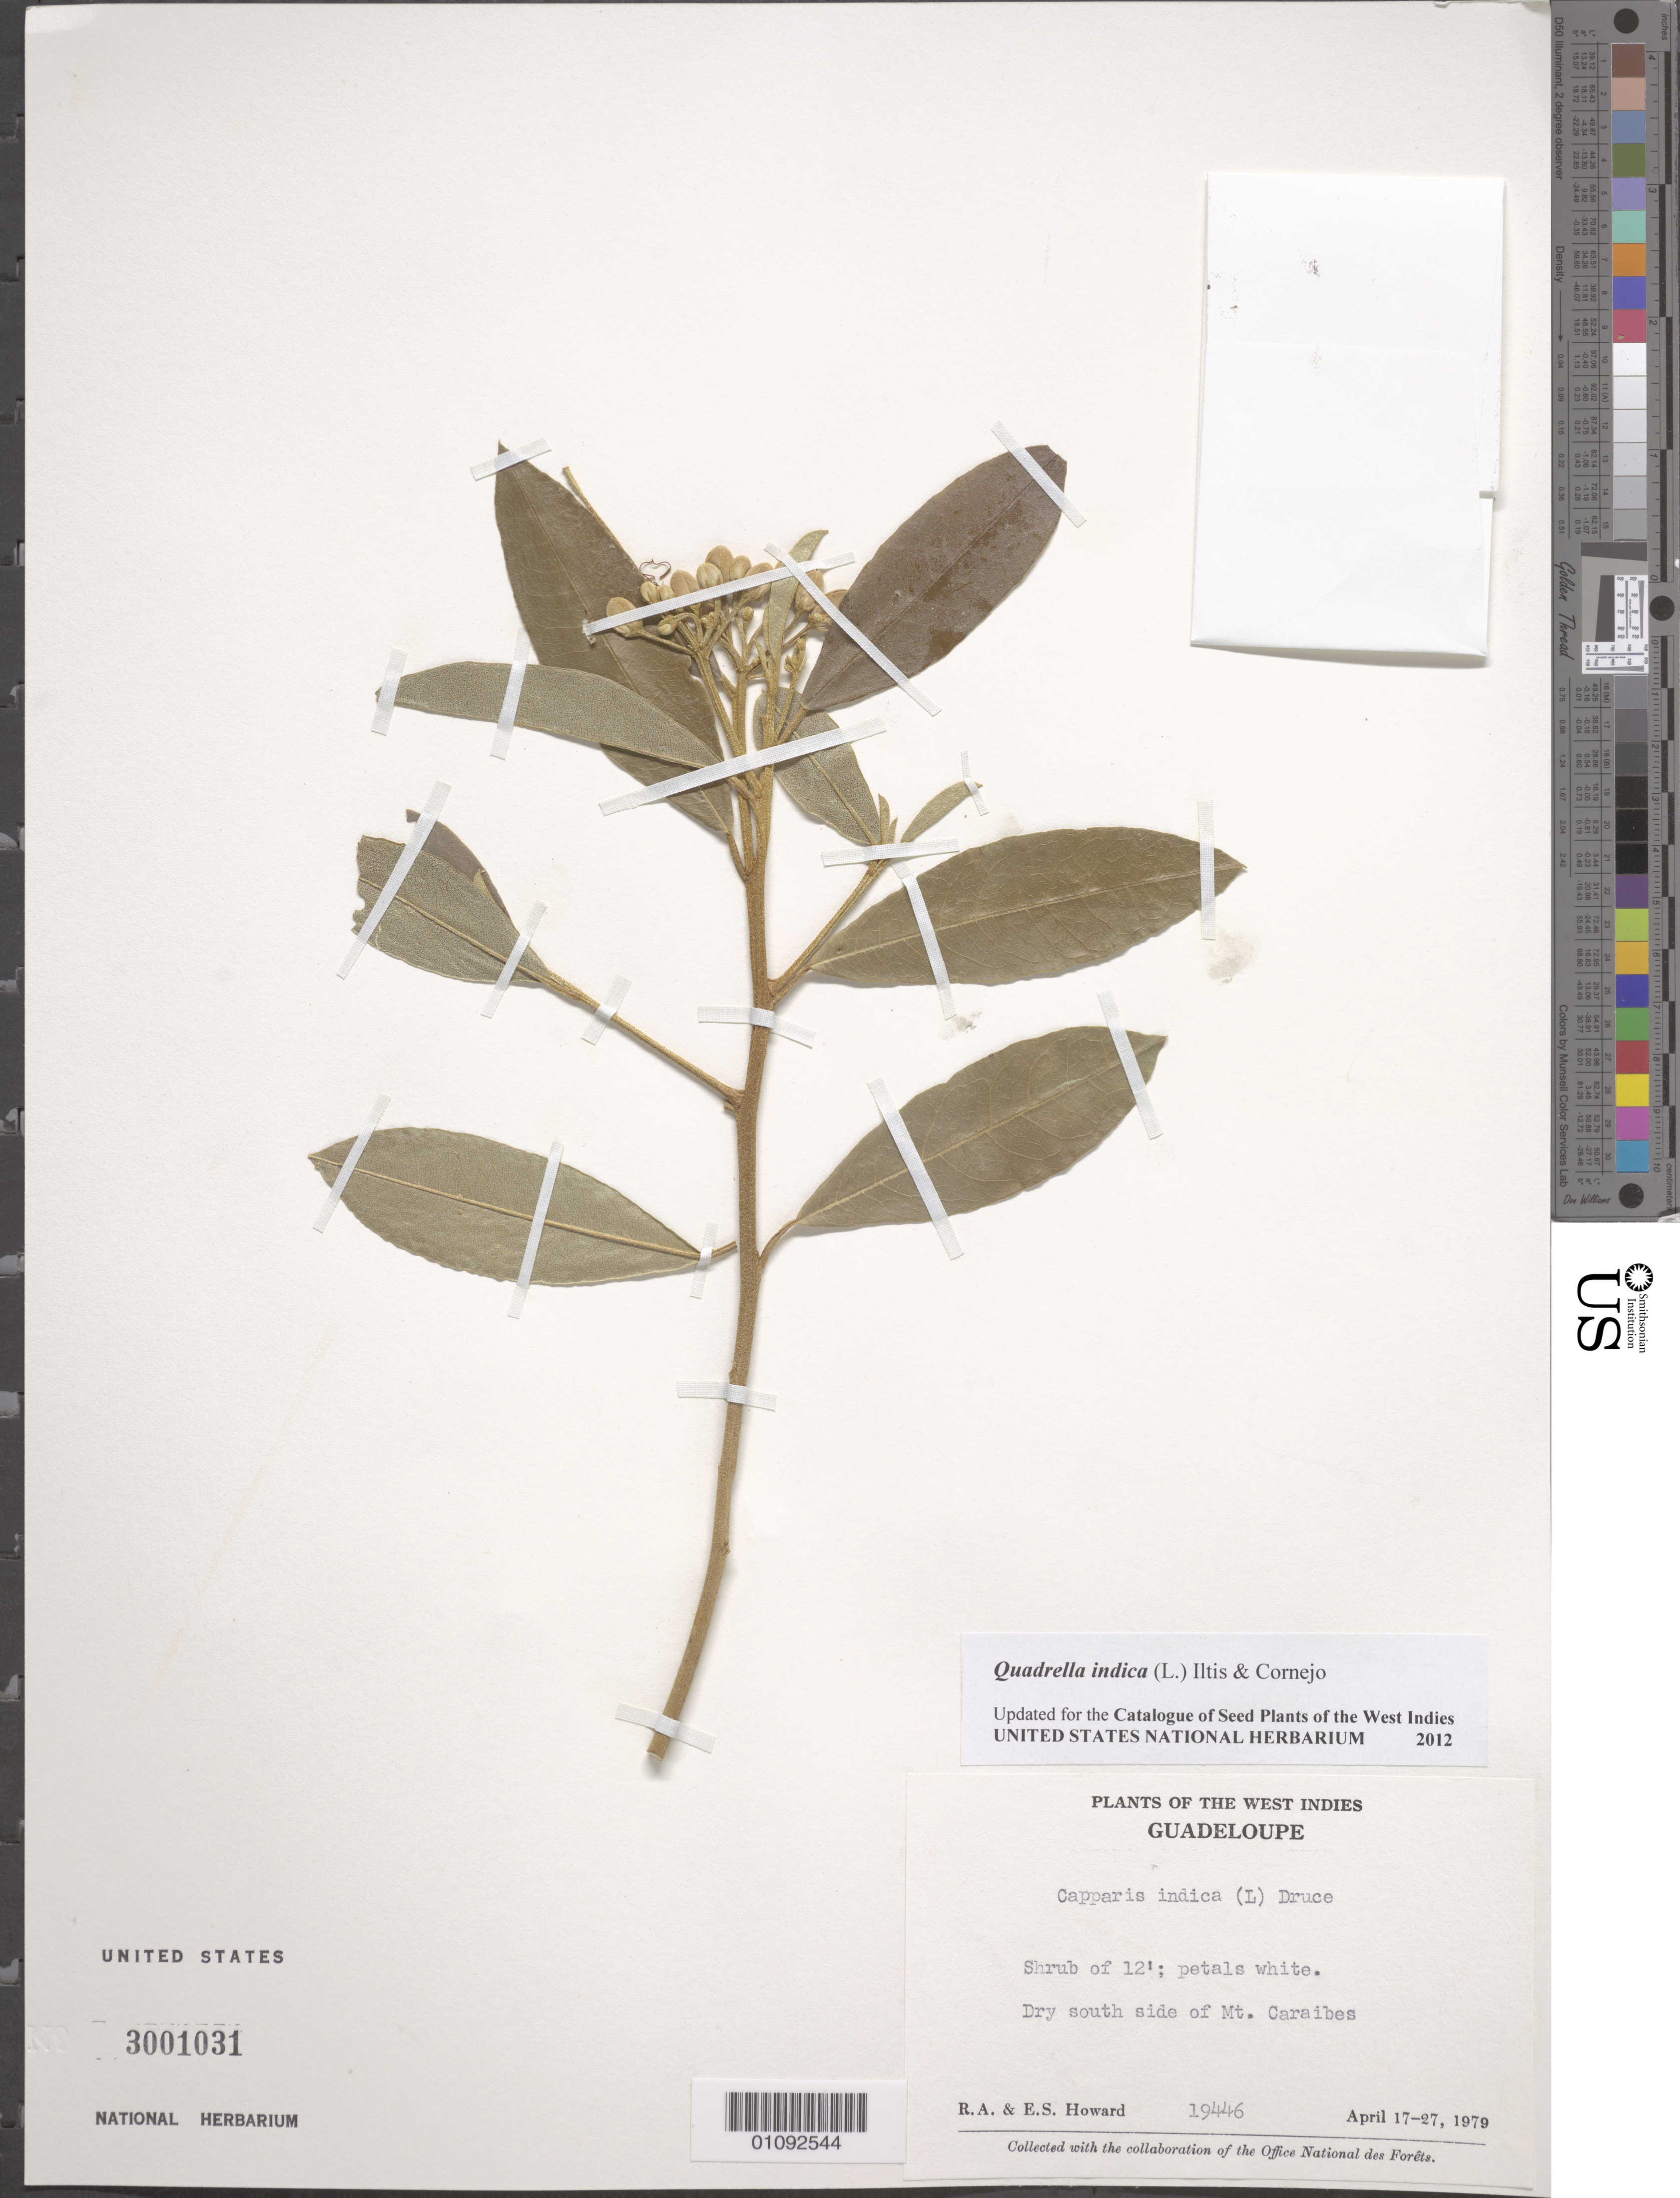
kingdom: Plantae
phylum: Tracheophyta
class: Magnoliopsida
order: Brassicales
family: Capparaceae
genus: Quadrella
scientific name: Quadrella indica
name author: (L.) Iltis & Cornejo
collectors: R. A. Howard & E. S. Howard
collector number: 19446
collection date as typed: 17 Apr 1979 to 27 Apr 1979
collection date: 1979-04-17/1979-04-27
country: Guadeloupe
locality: Dry S side of Mt. Caraibes.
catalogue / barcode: US 3001031